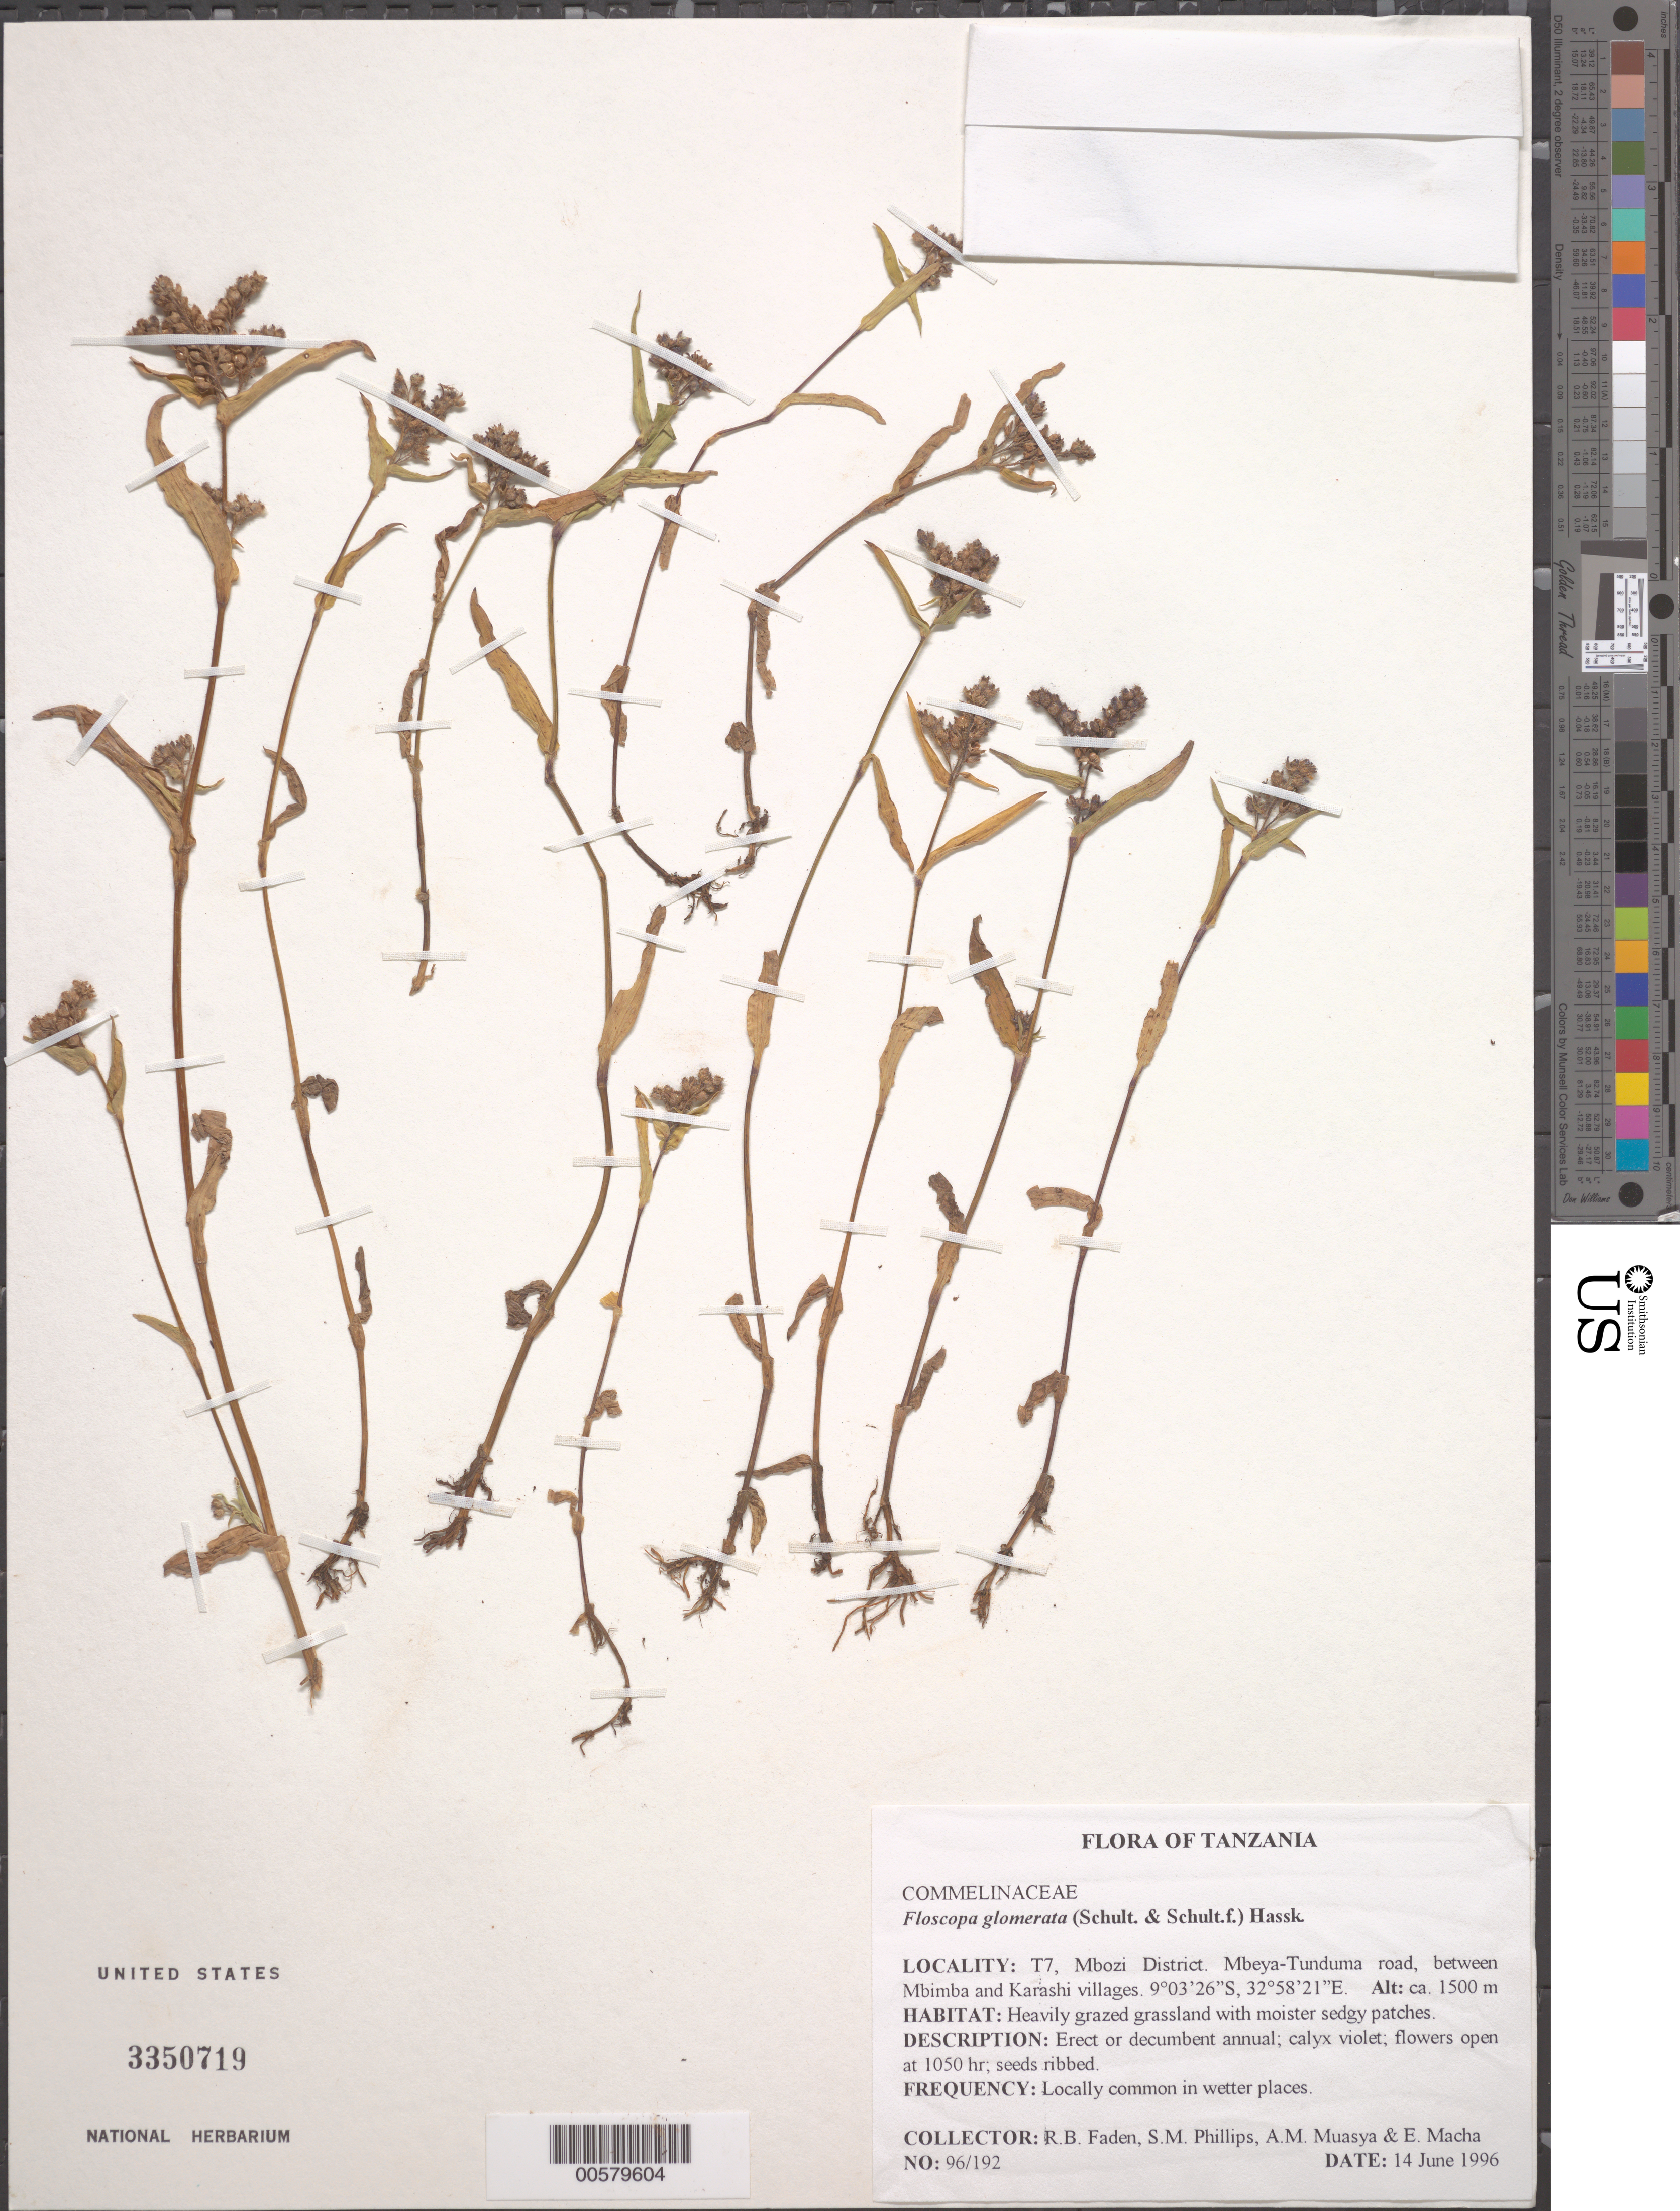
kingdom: Plantae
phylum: Tracheophyta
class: Liliopsida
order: Commelinales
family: Commelinaceae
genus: Floscopa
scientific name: Floscopa glomerata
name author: (Willd. ex Schult. & Schult. f.) Hassk.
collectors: R. B. Faden, S. M. Phillips, A. Muasya & E. Macha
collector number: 96/192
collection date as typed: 14 Jun 1996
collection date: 1996-06-14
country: Tanzania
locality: T7, mbozi dist., mbeya-tunduma road, between mbimba and karashi villages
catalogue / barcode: US 3350719